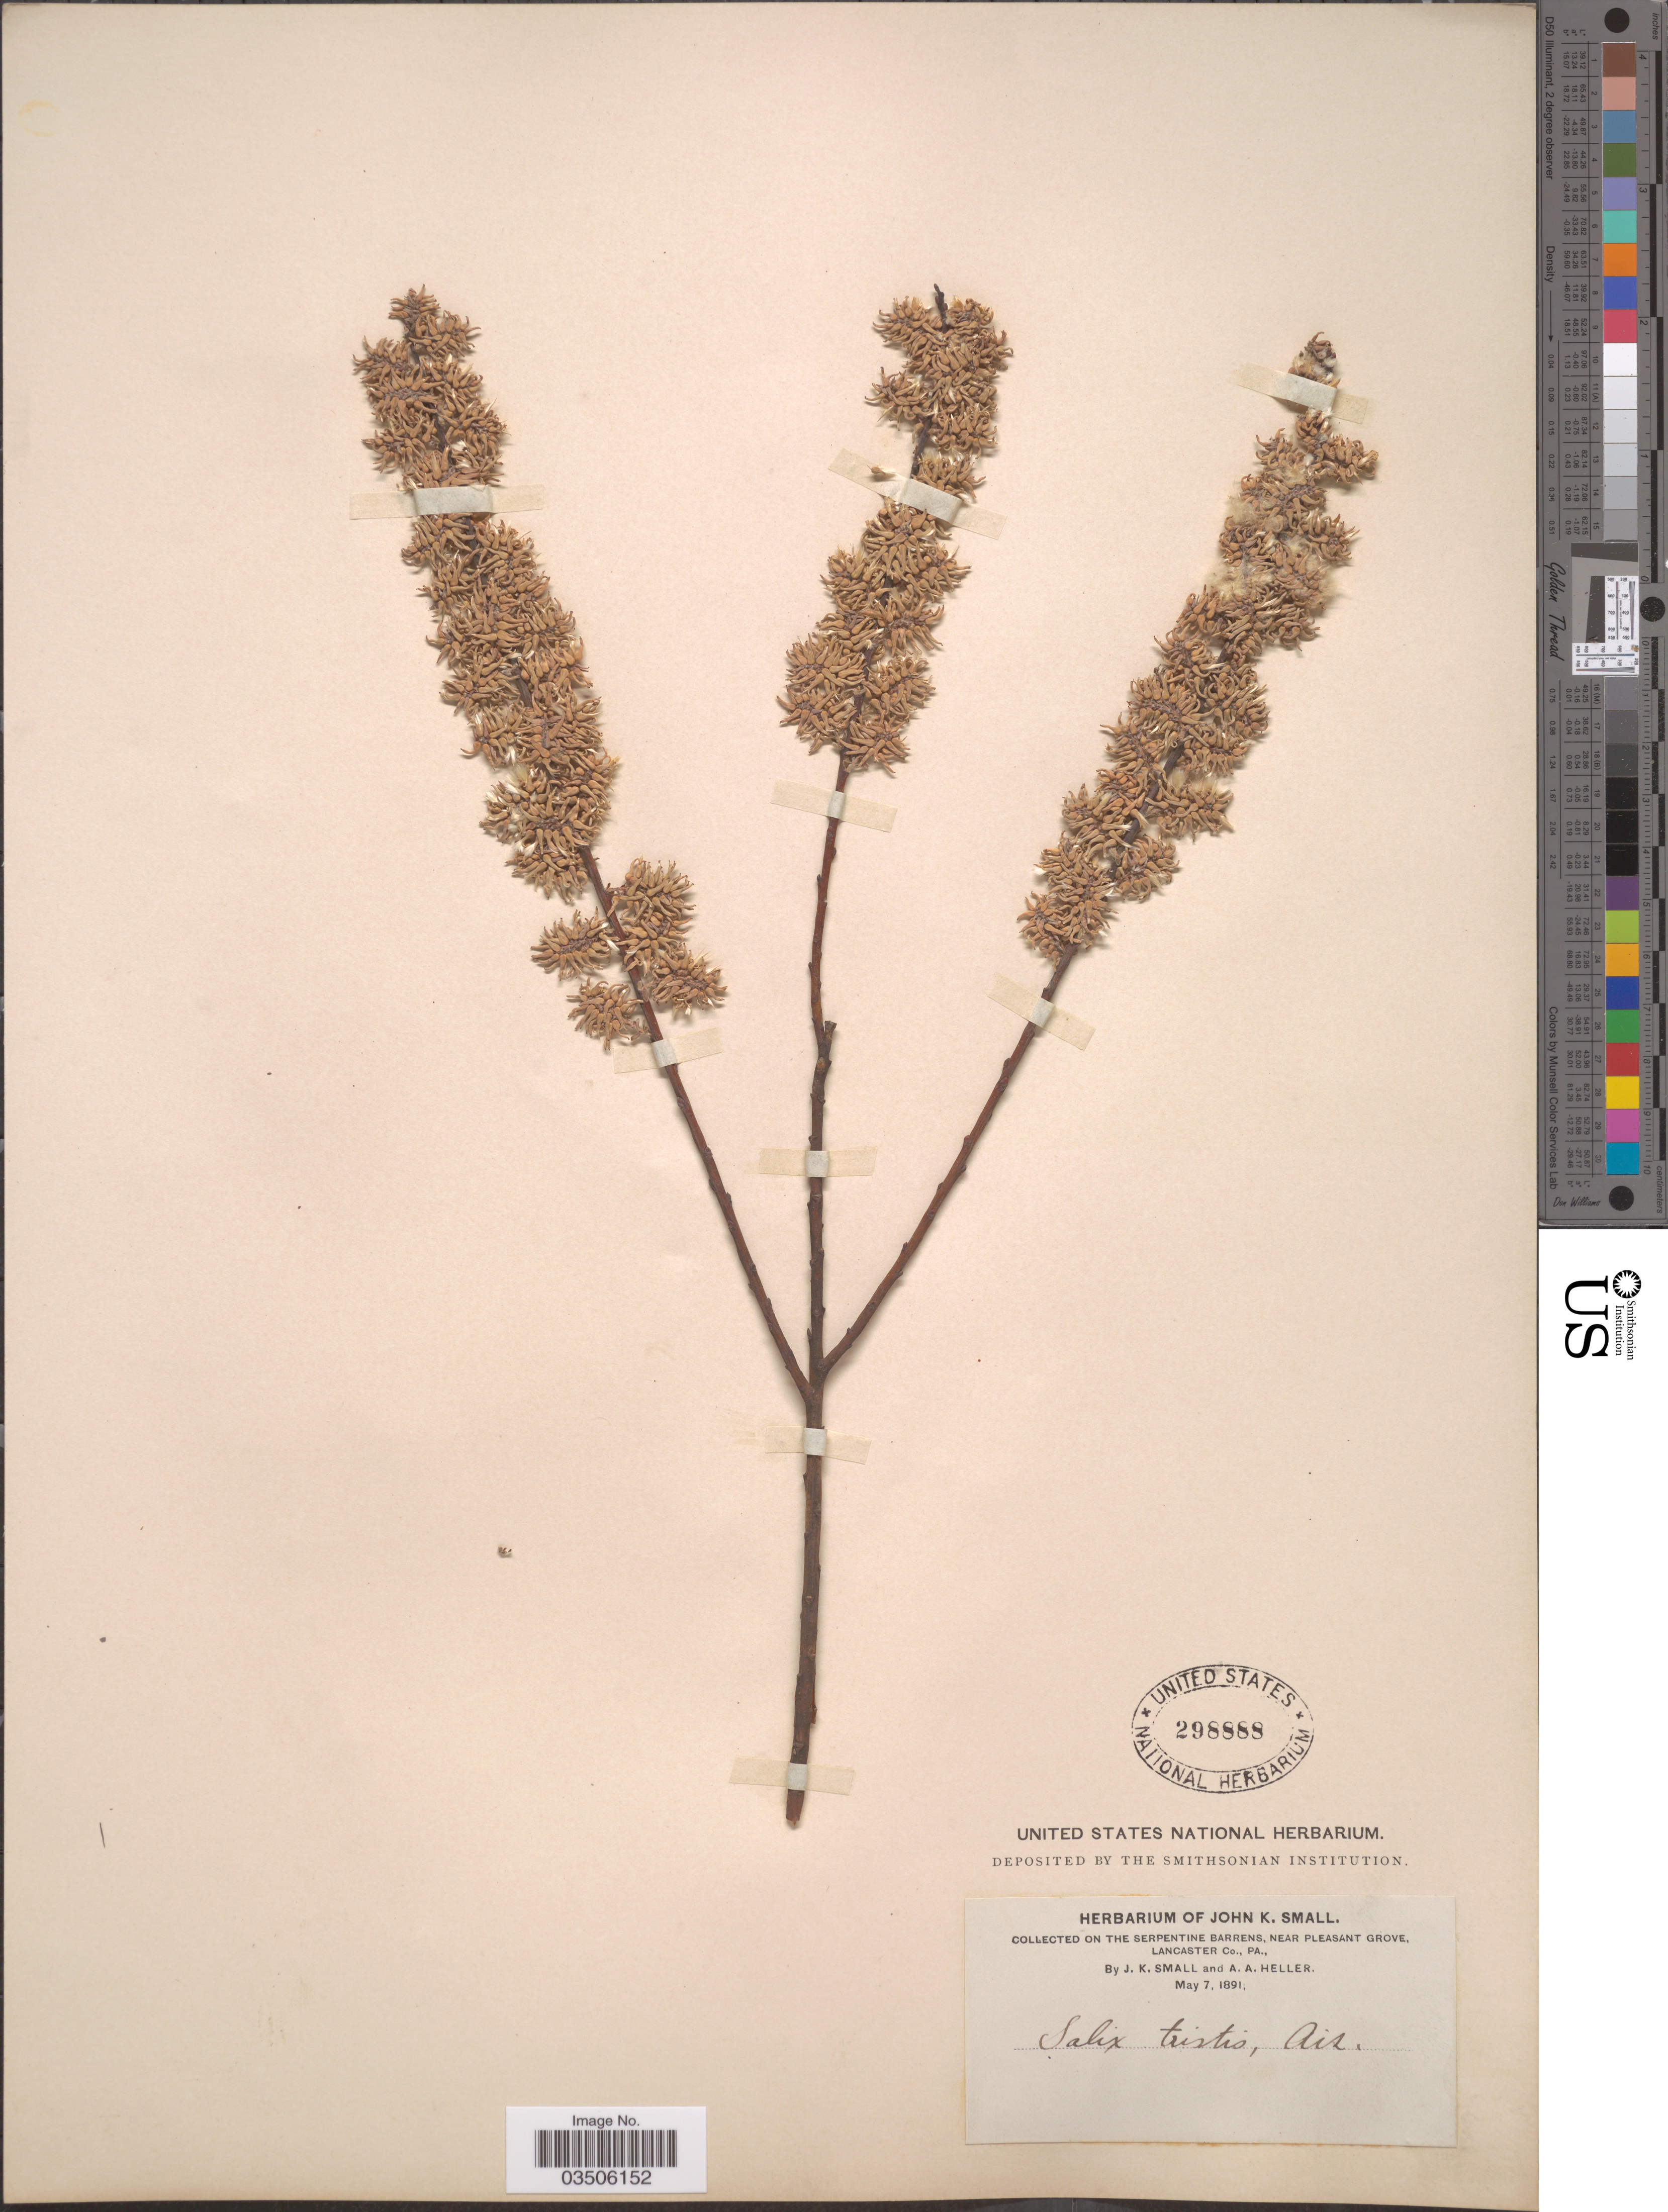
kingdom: Plantae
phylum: Tracheophyta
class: Magnoliopsida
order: Malpighiales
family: Salicaceae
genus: Salix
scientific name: Salix tristis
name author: Aiton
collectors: J. K. Small & A. A. Heller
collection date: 1891-05-07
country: United States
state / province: Pennsylvania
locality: On the Serpentine Barrens, near Pleasant Grove, Lancaster County.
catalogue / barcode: US 298888